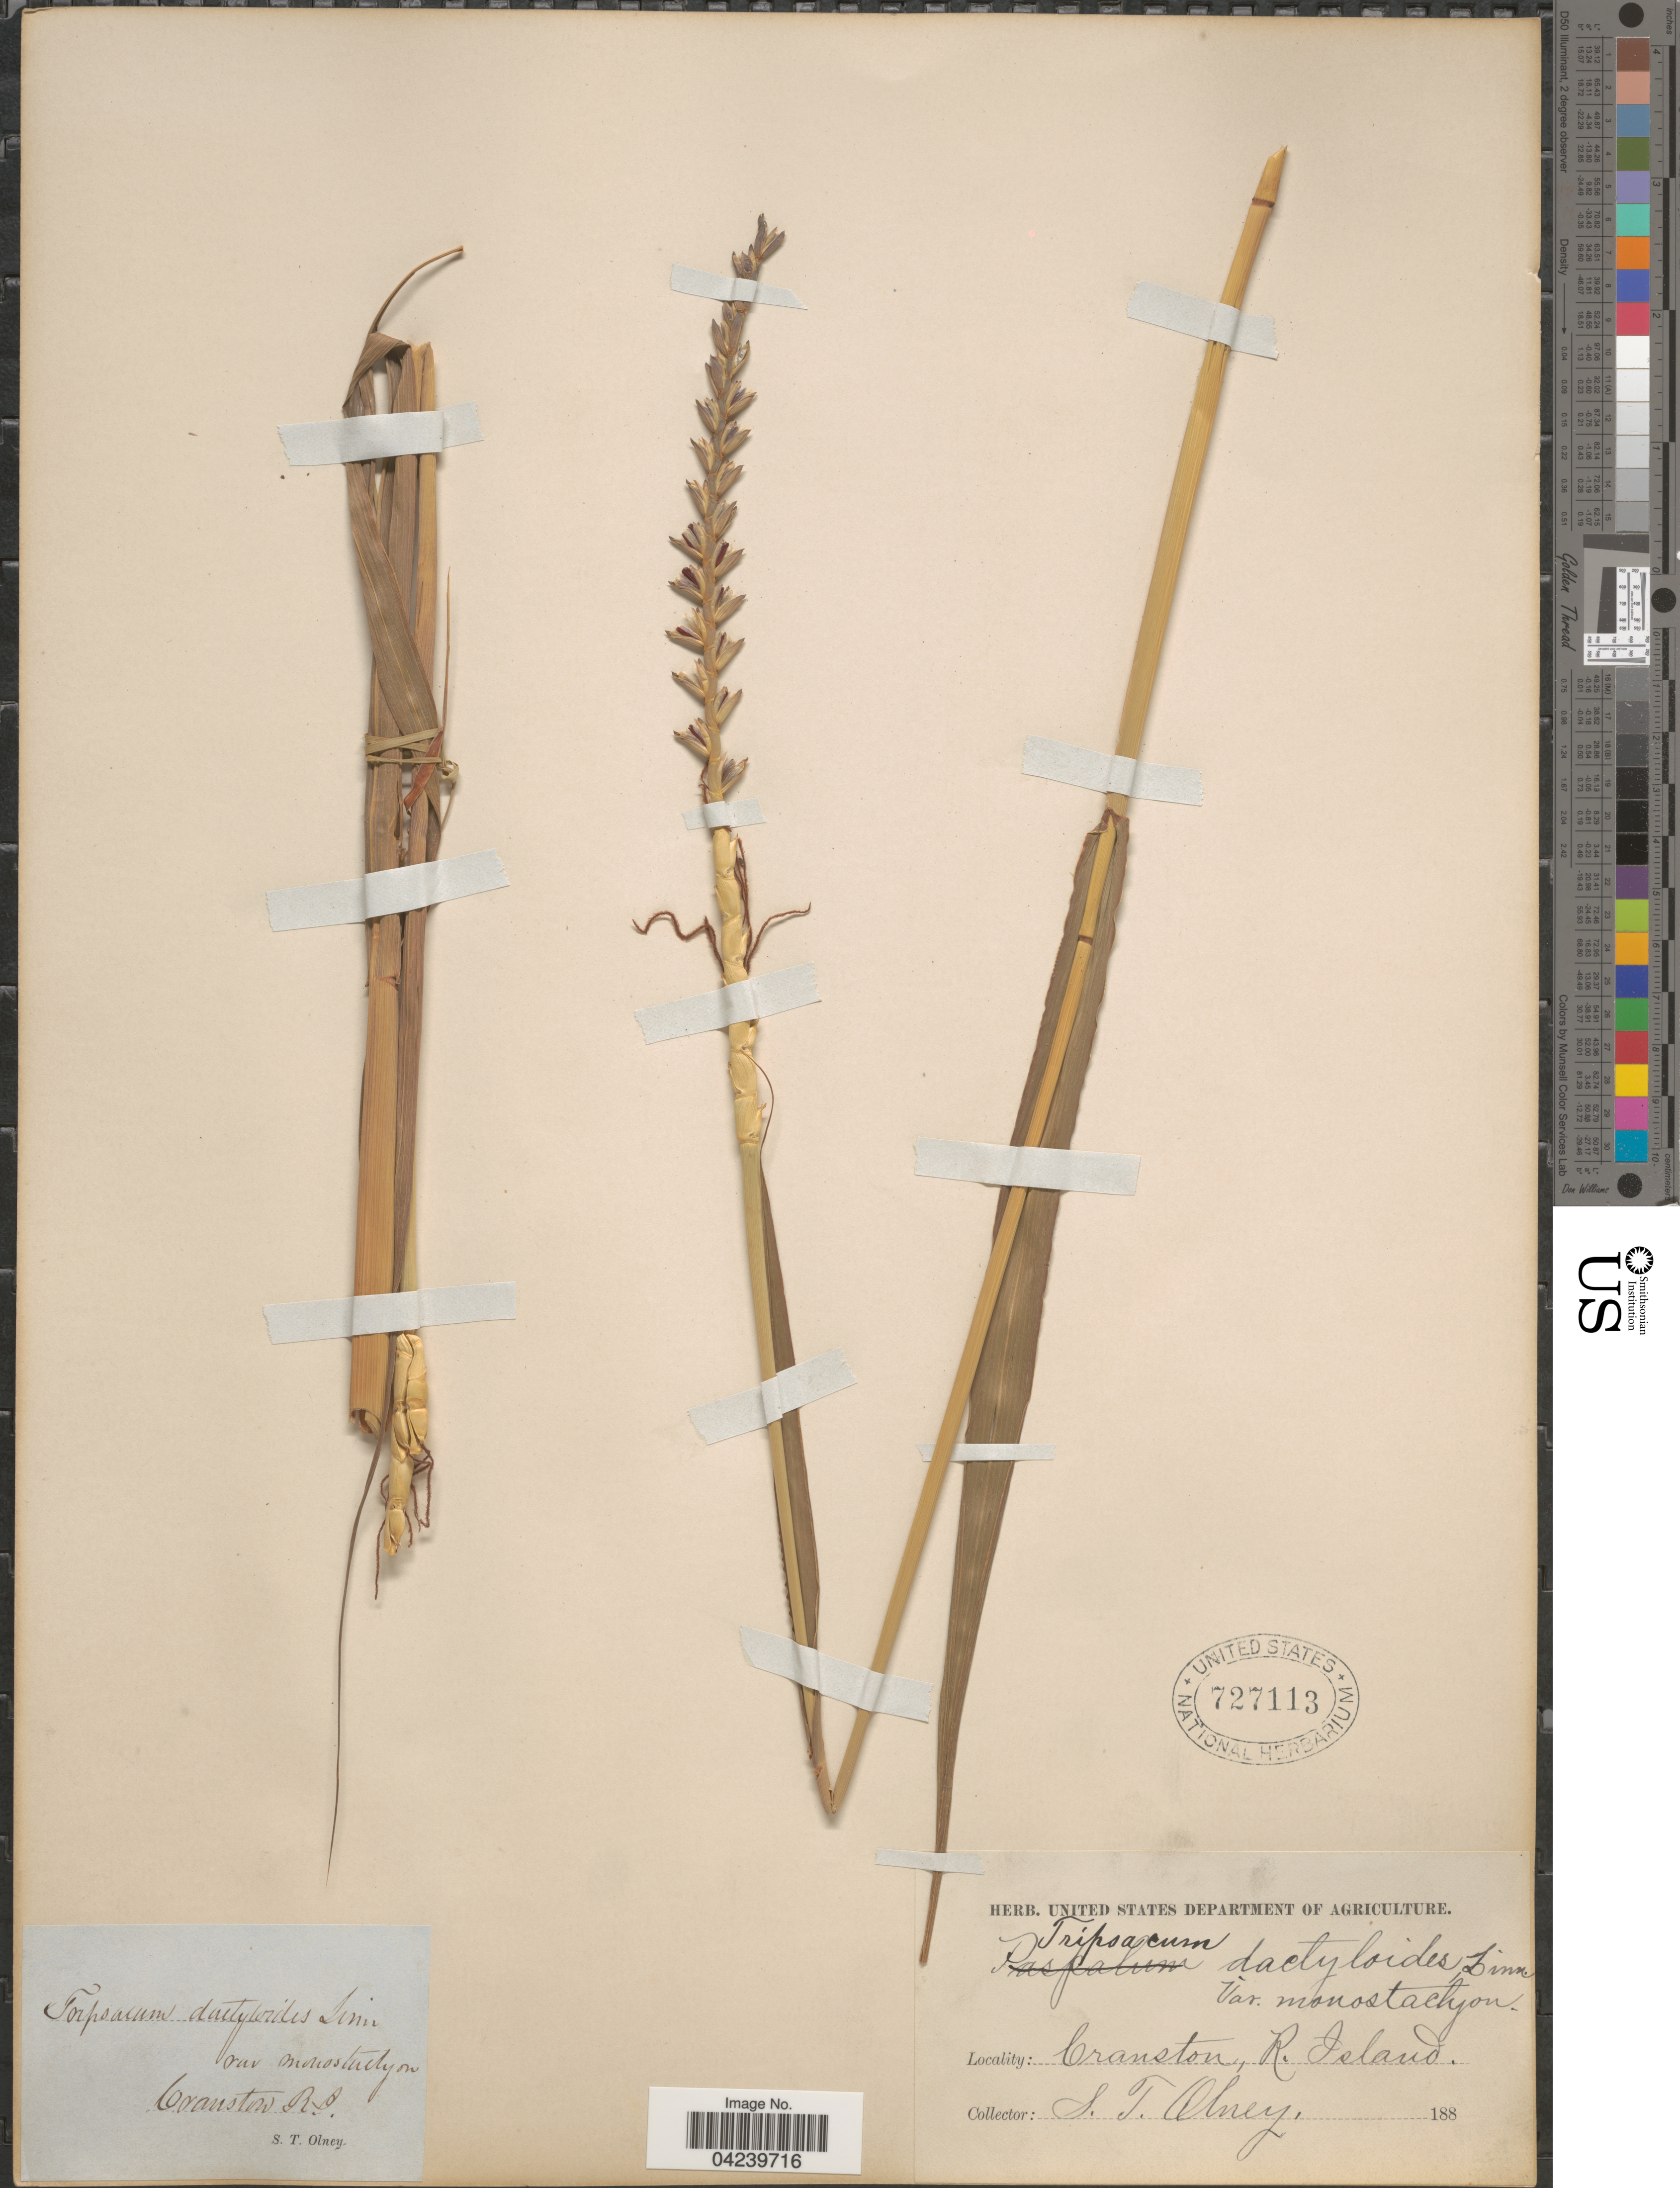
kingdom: Plantae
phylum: Tracheophyta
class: Liliopsida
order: Poales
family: Poaceae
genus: Tripsacum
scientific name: Tripsacum dactyloides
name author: (L.) L.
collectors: S. Olney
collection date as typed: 188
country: United States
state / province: Rhode Island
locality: Cranston.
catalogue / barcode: US 727113